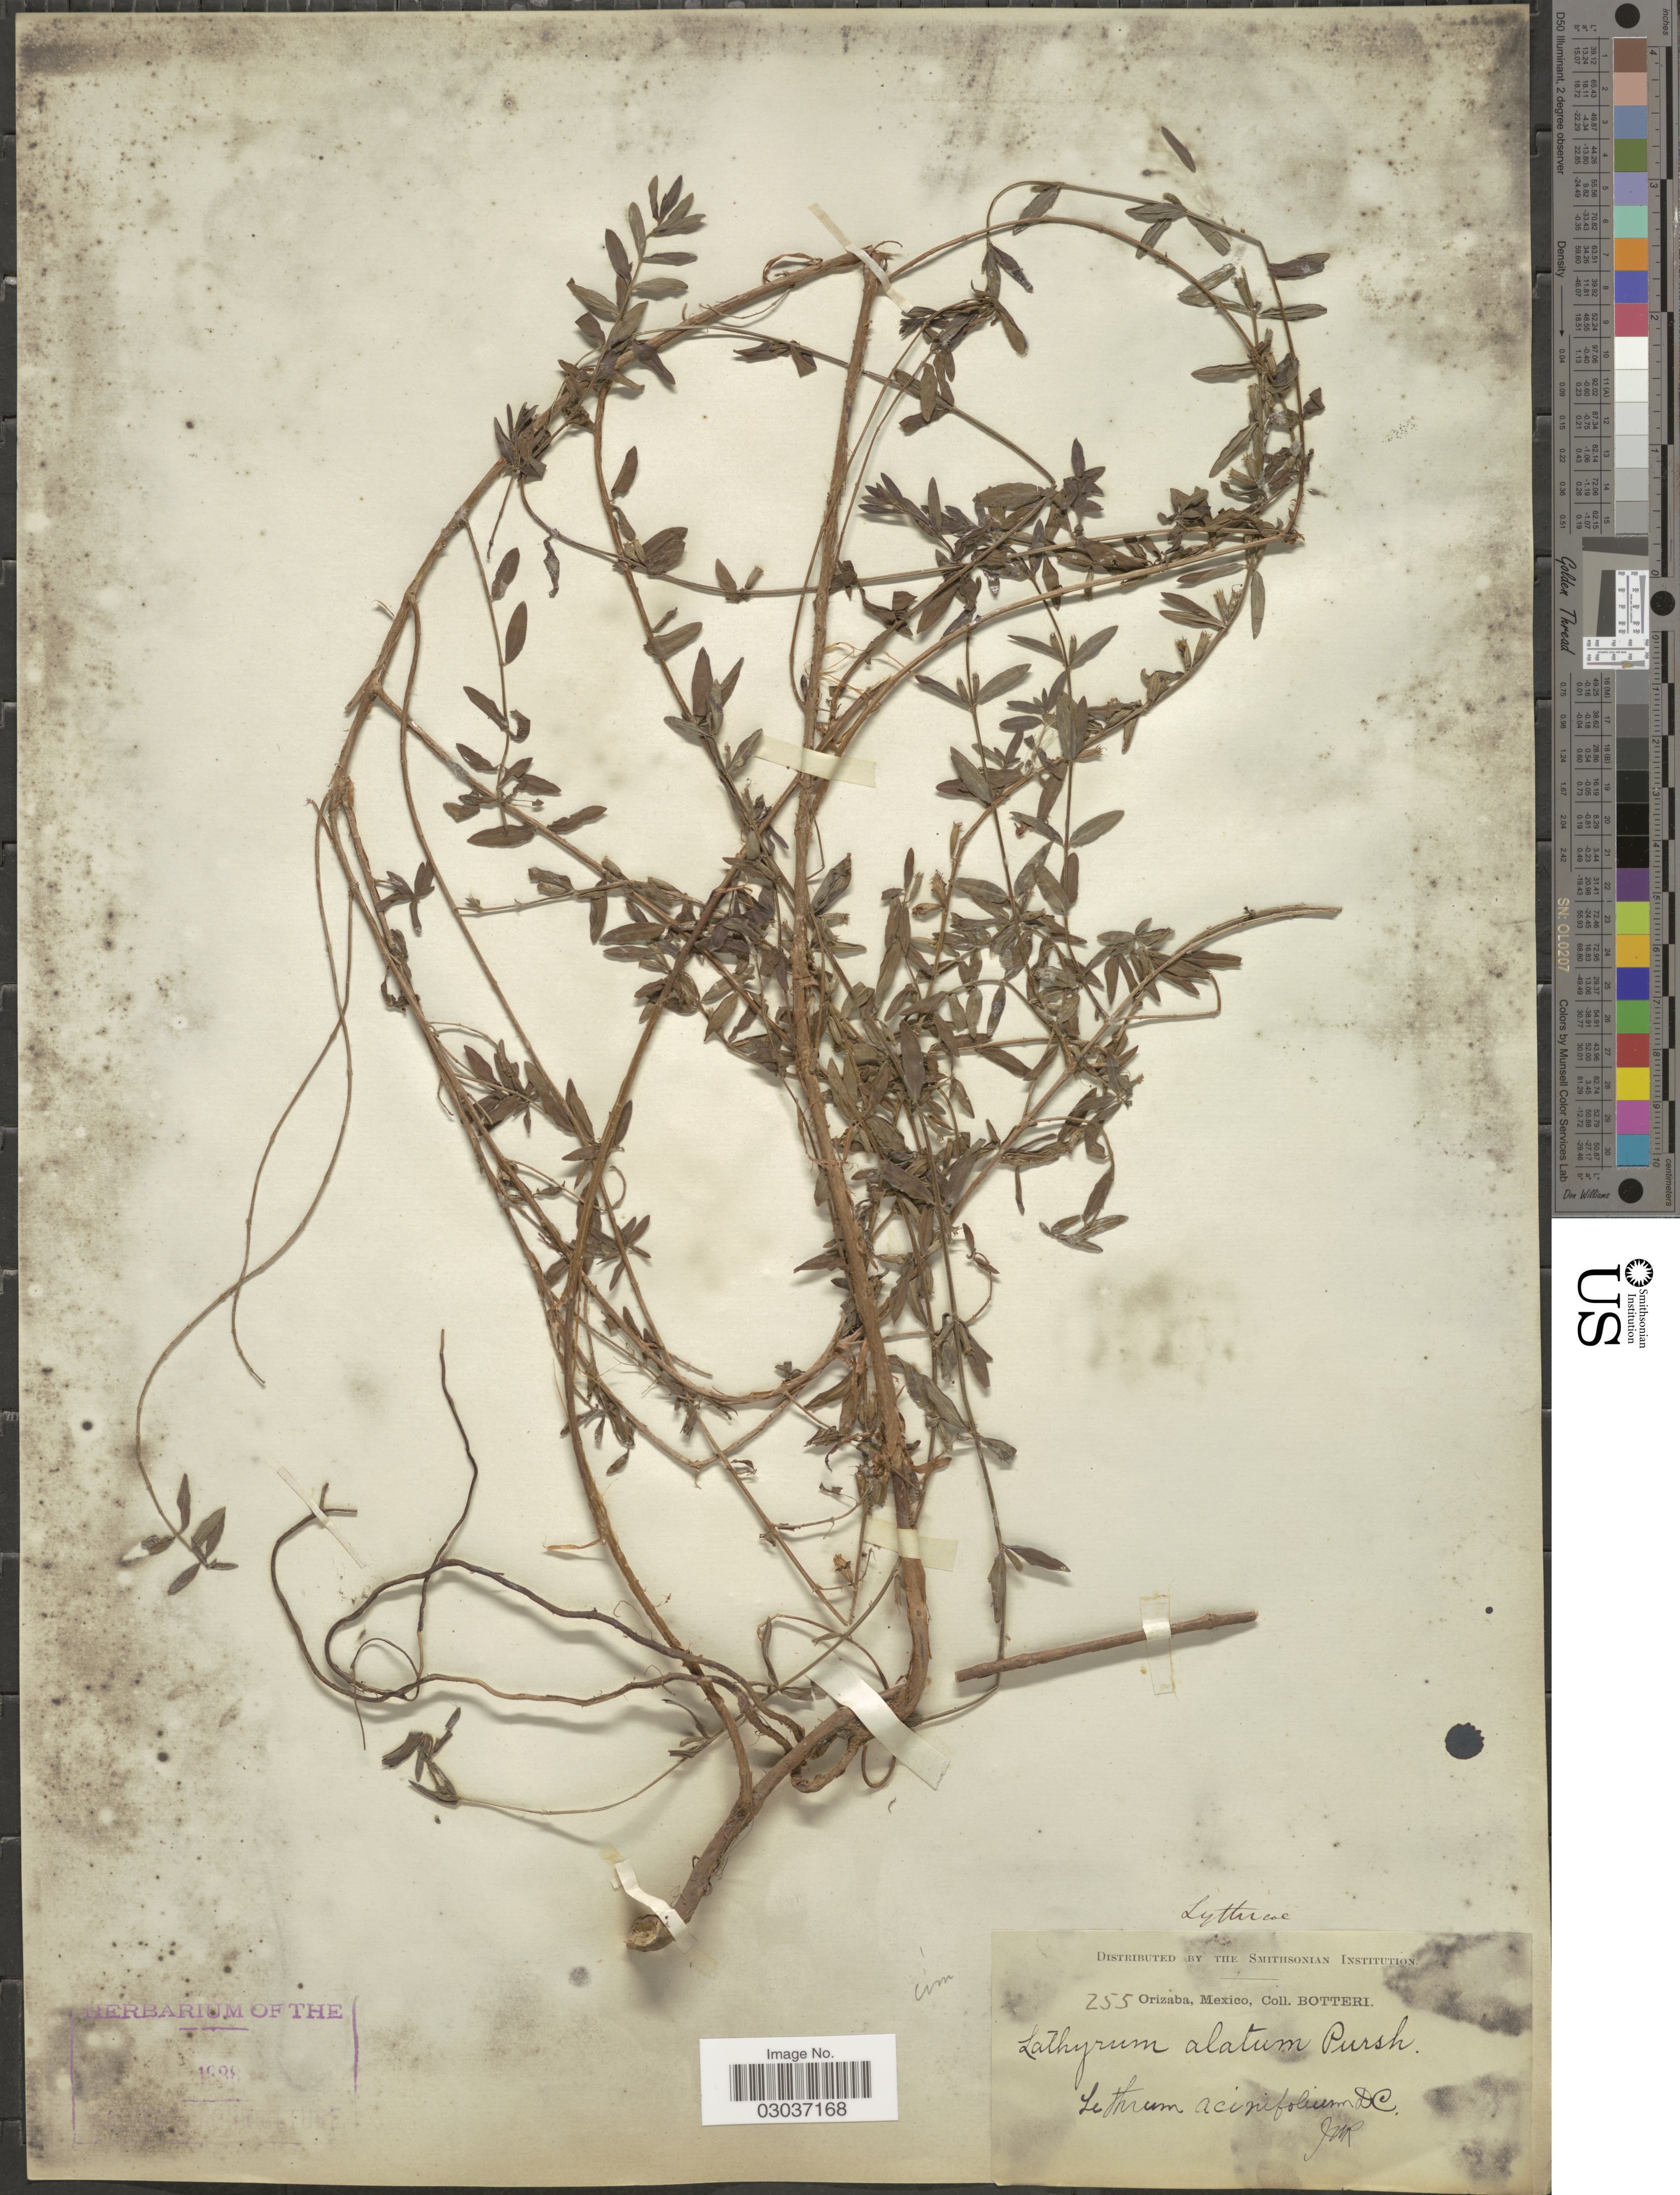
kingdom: Plantae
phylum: Tracheophyta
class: Magnoliopsida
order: Myrtales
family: Lythraceae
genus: Lythrum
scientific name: Lythrum acinifolium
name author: Sessé & Moc. ex Koehne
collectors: -. Botteri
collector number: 255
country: Mexico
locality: Orizaba.